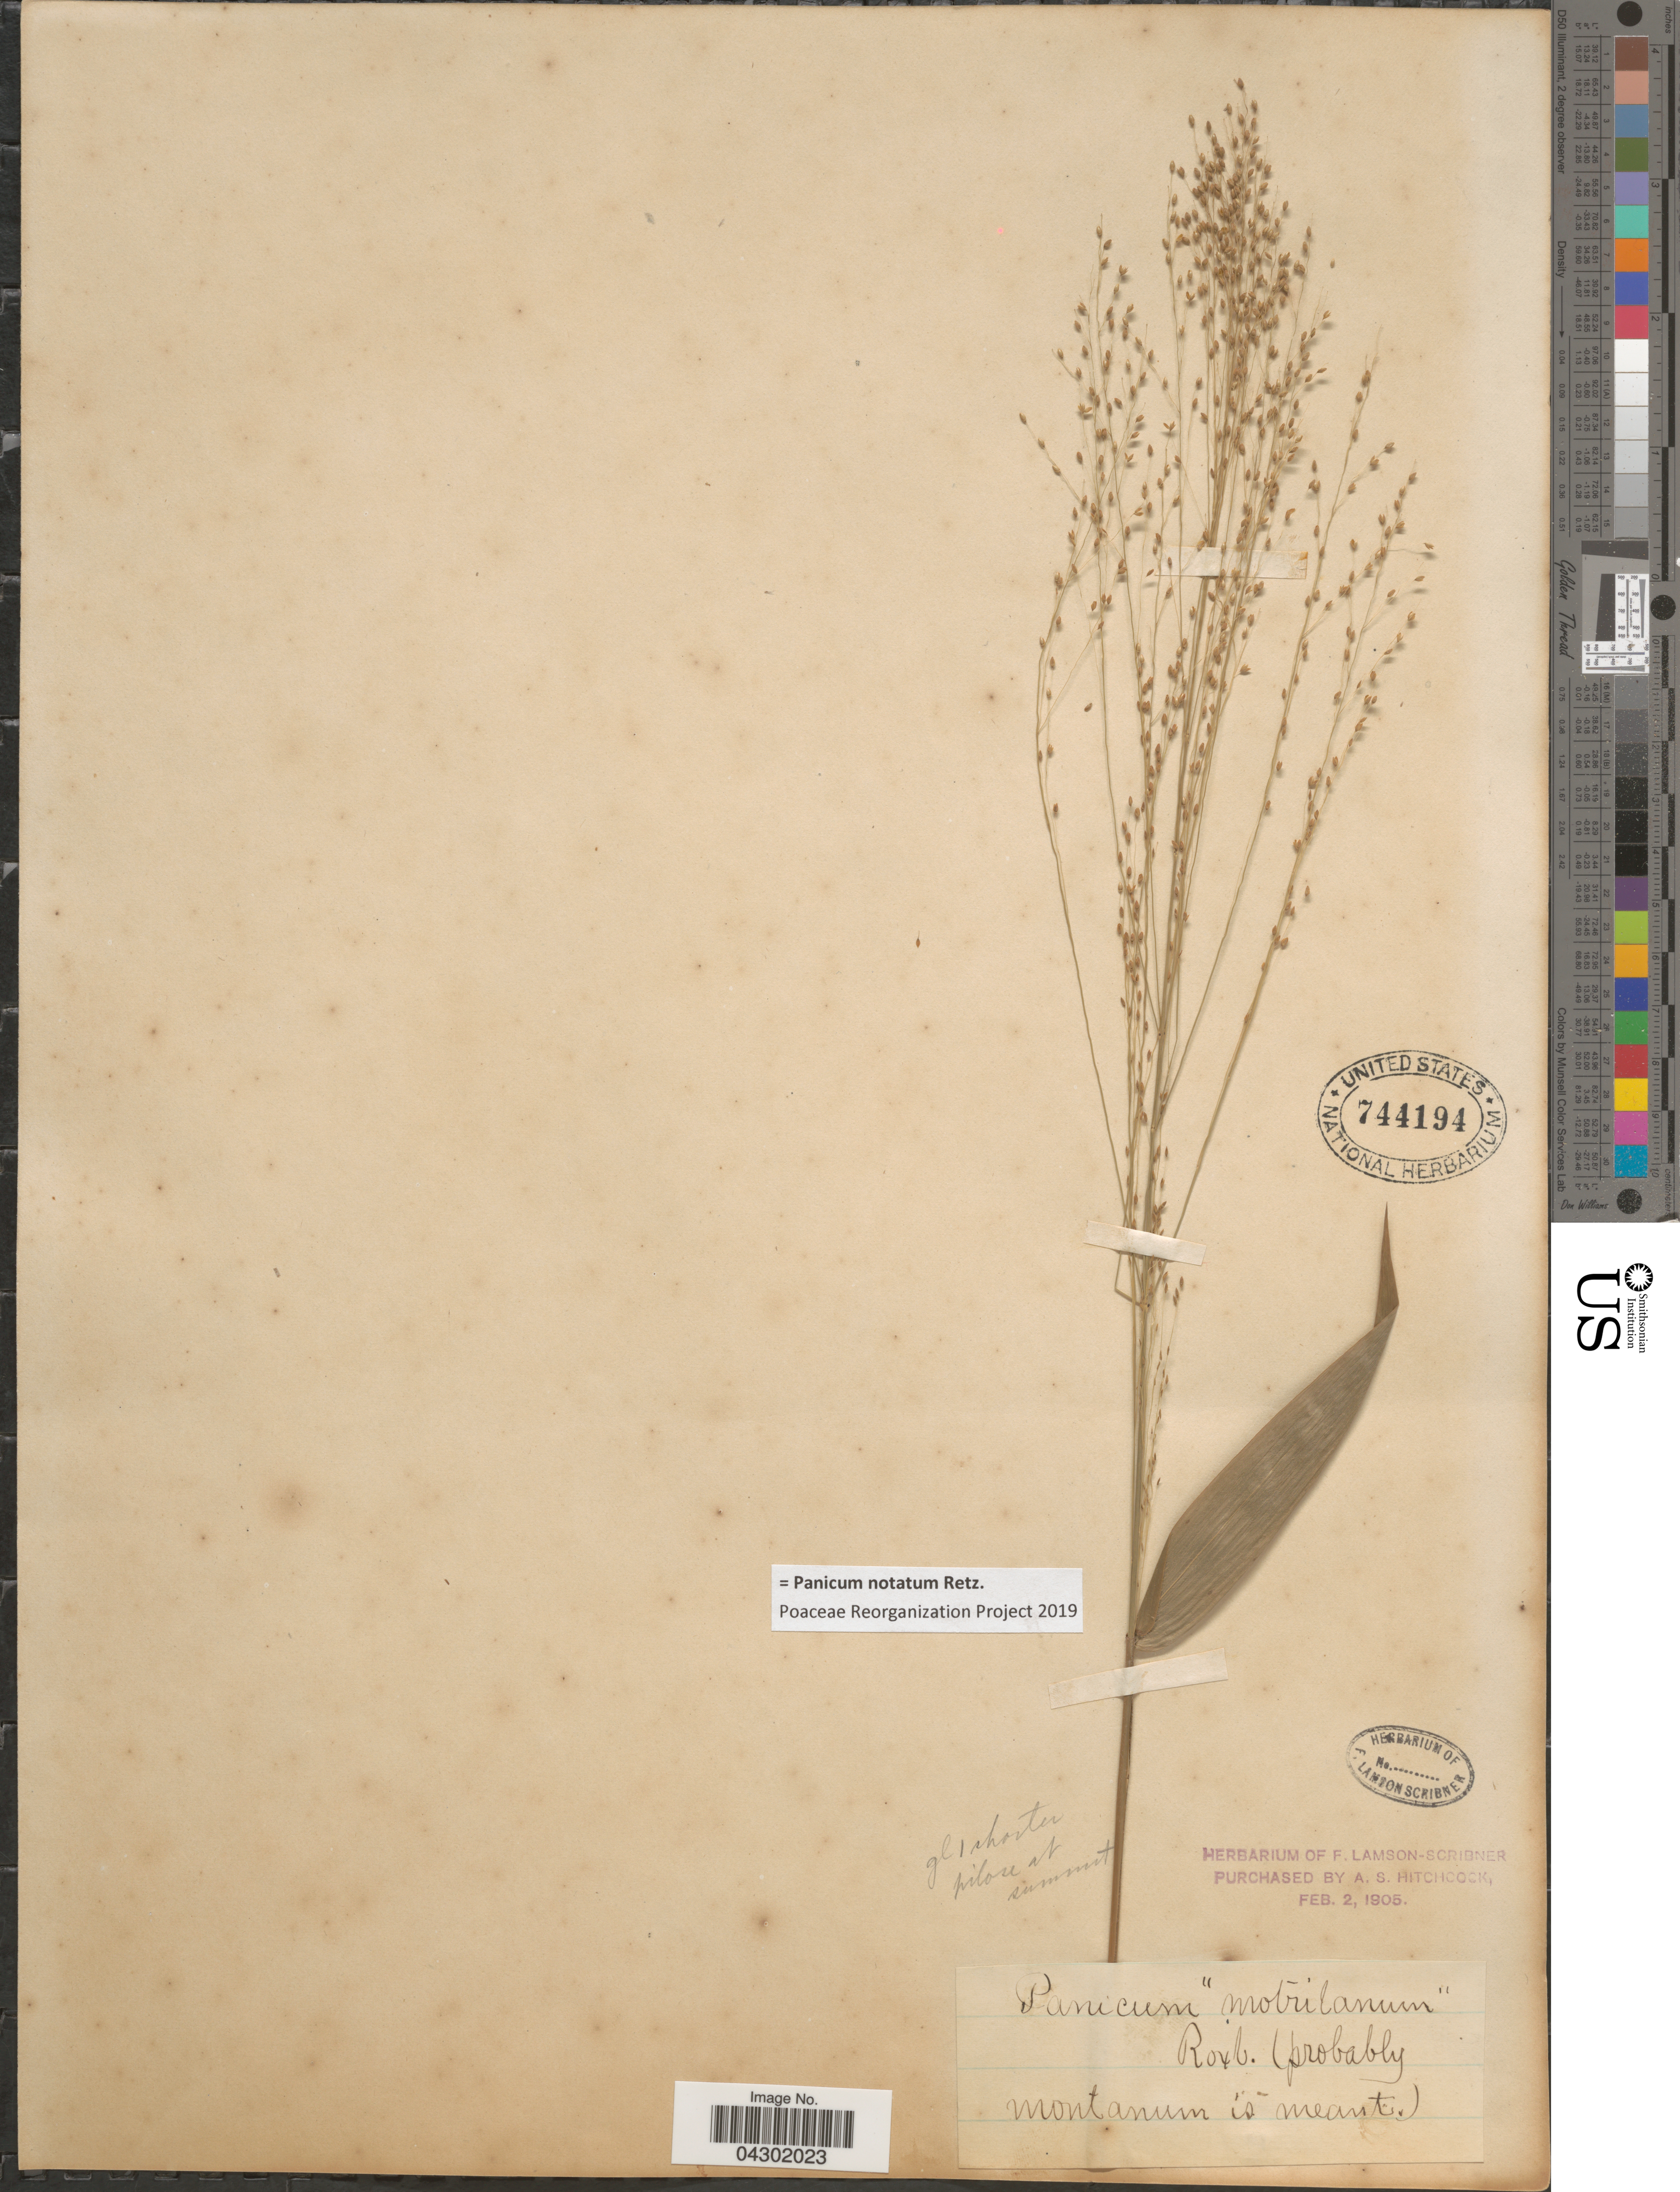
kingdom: Plantae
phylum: Tracheophyta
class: Liliopsida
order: Poales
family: Poaceae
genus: Panicum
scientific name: Panicum notatum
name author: Retz.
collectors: ex herb. F. Lamson Scribner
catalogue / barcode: US 744194